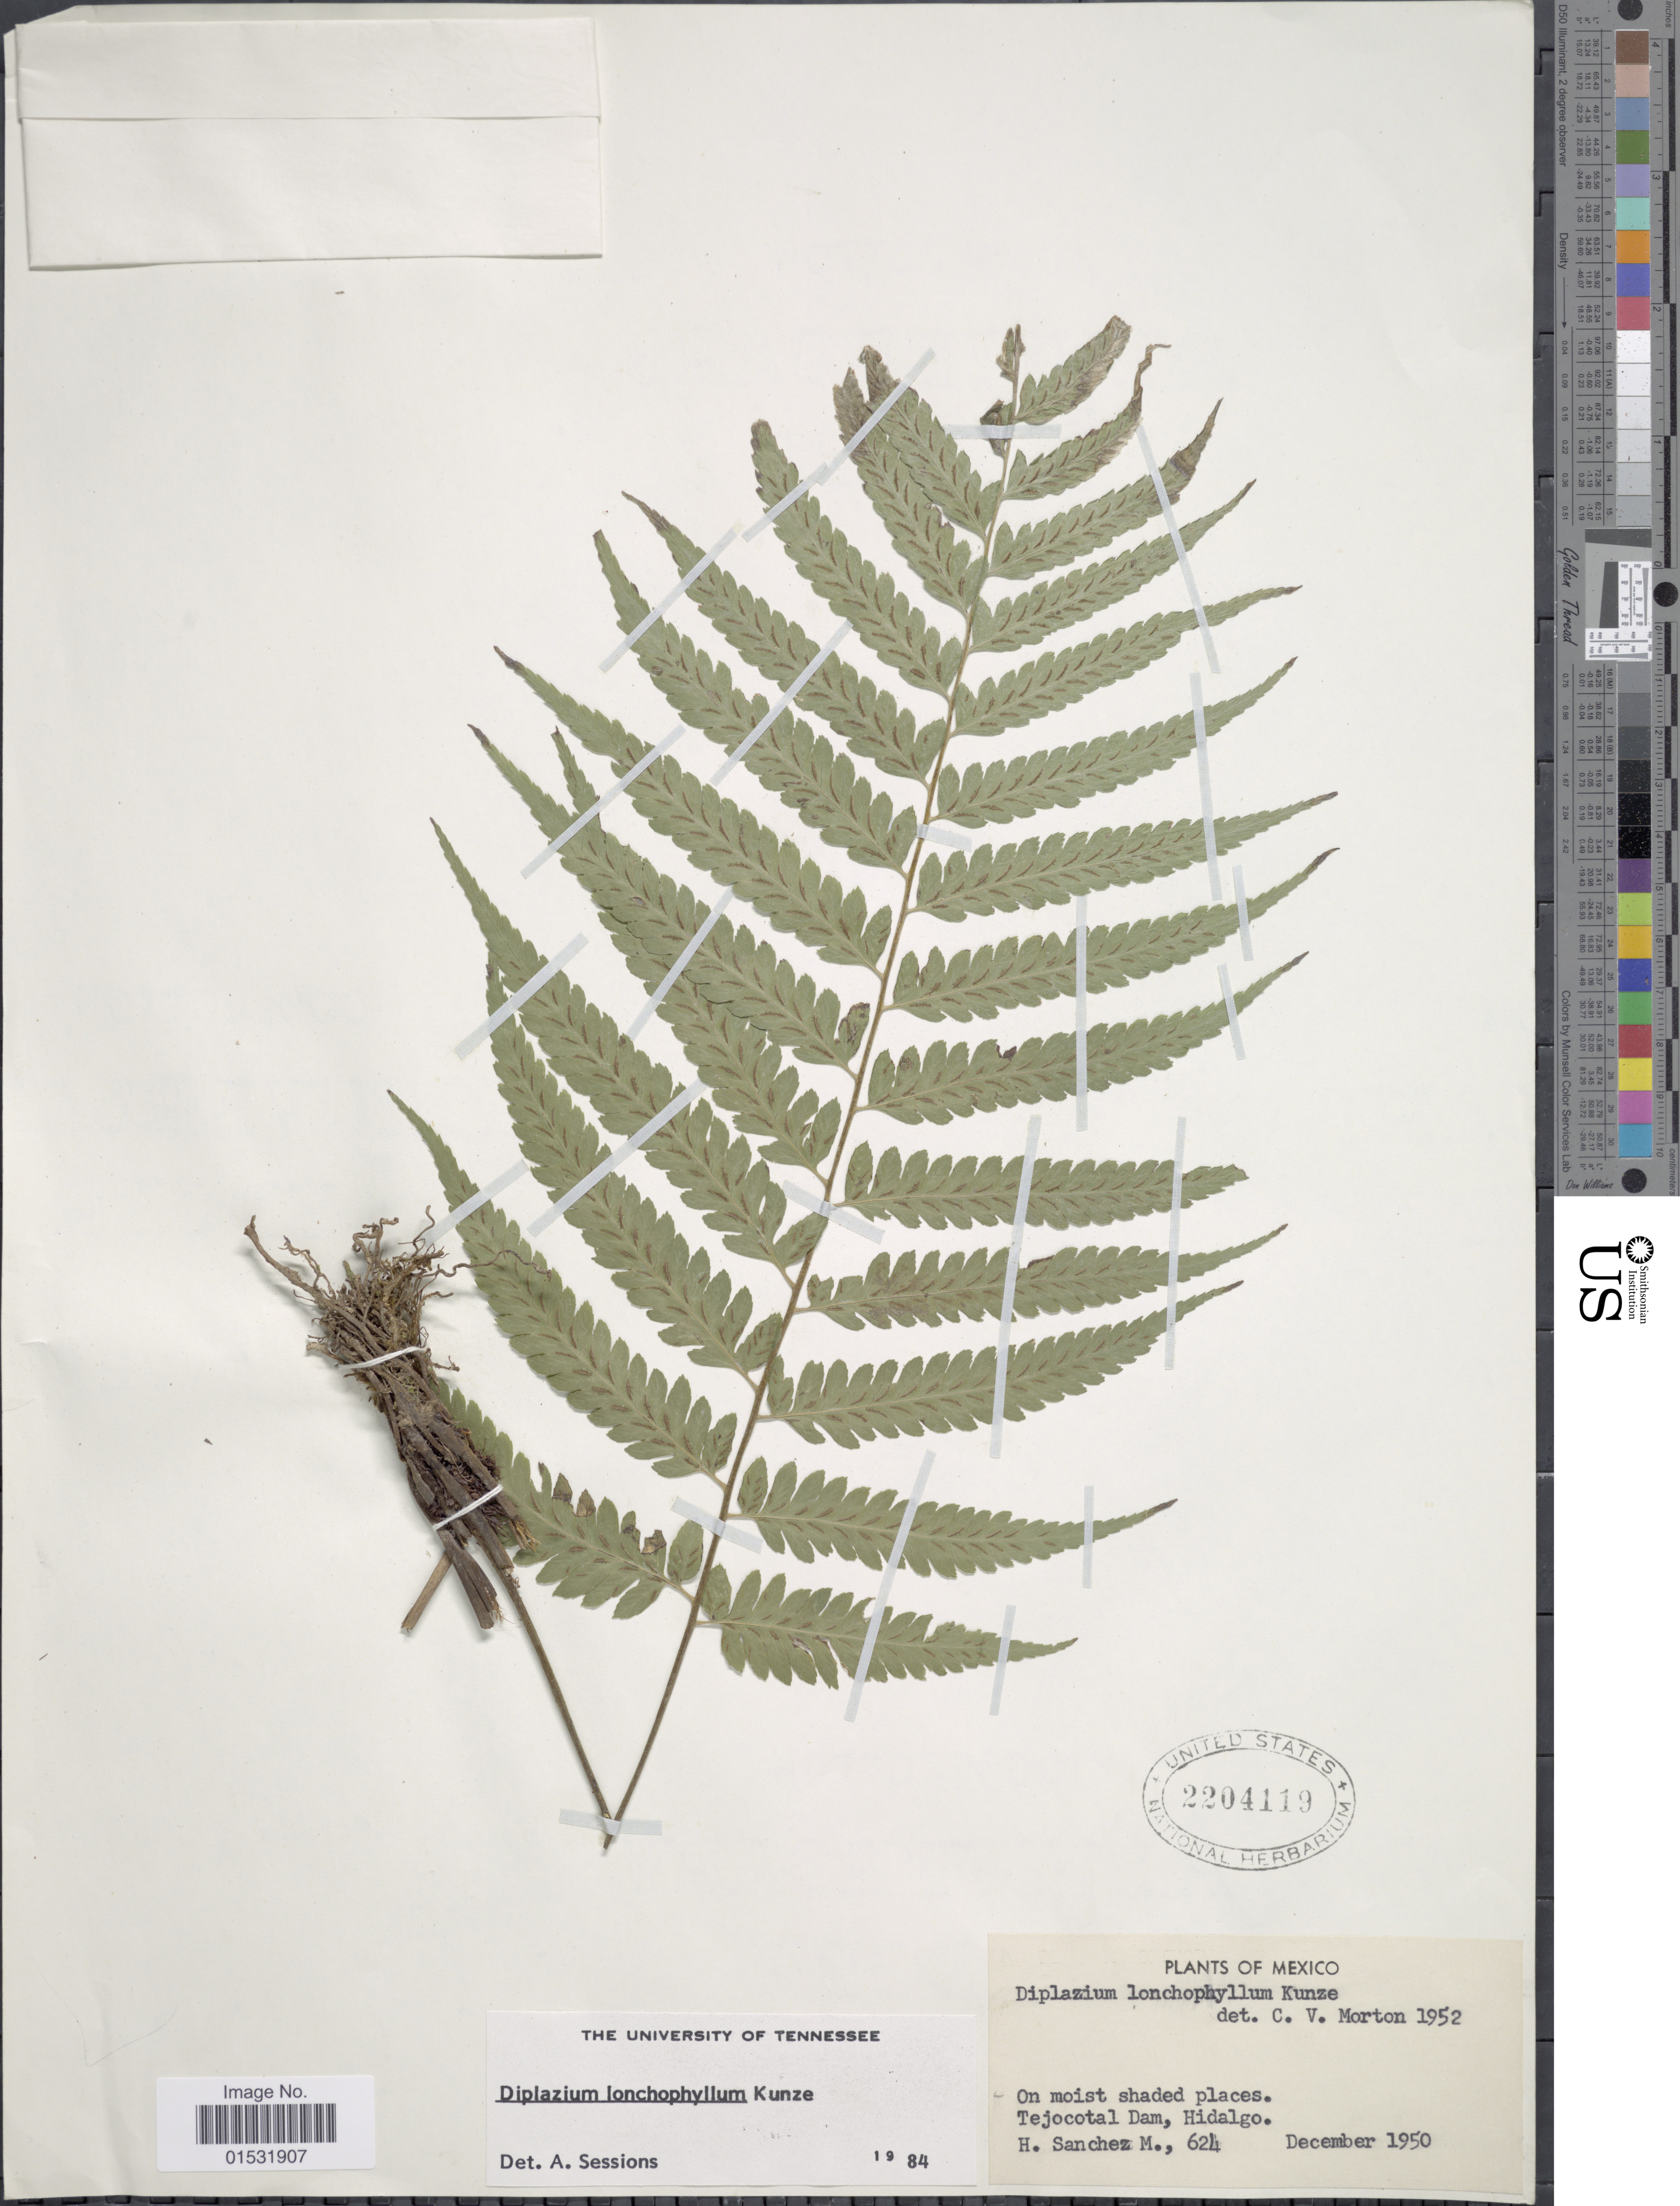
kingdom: Plantae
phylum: Tracheophyta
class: Polypodiopsida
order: Polypodiales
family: Athyriaceae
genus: Diplazium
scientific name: Diplazium lonchophyllum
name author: Kunze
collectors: H. Sánchez-Mejorada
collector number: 624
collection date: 1950-12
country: Mexico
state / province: Hidalgo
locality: Tejocotal Dam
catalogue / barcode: US 2204119